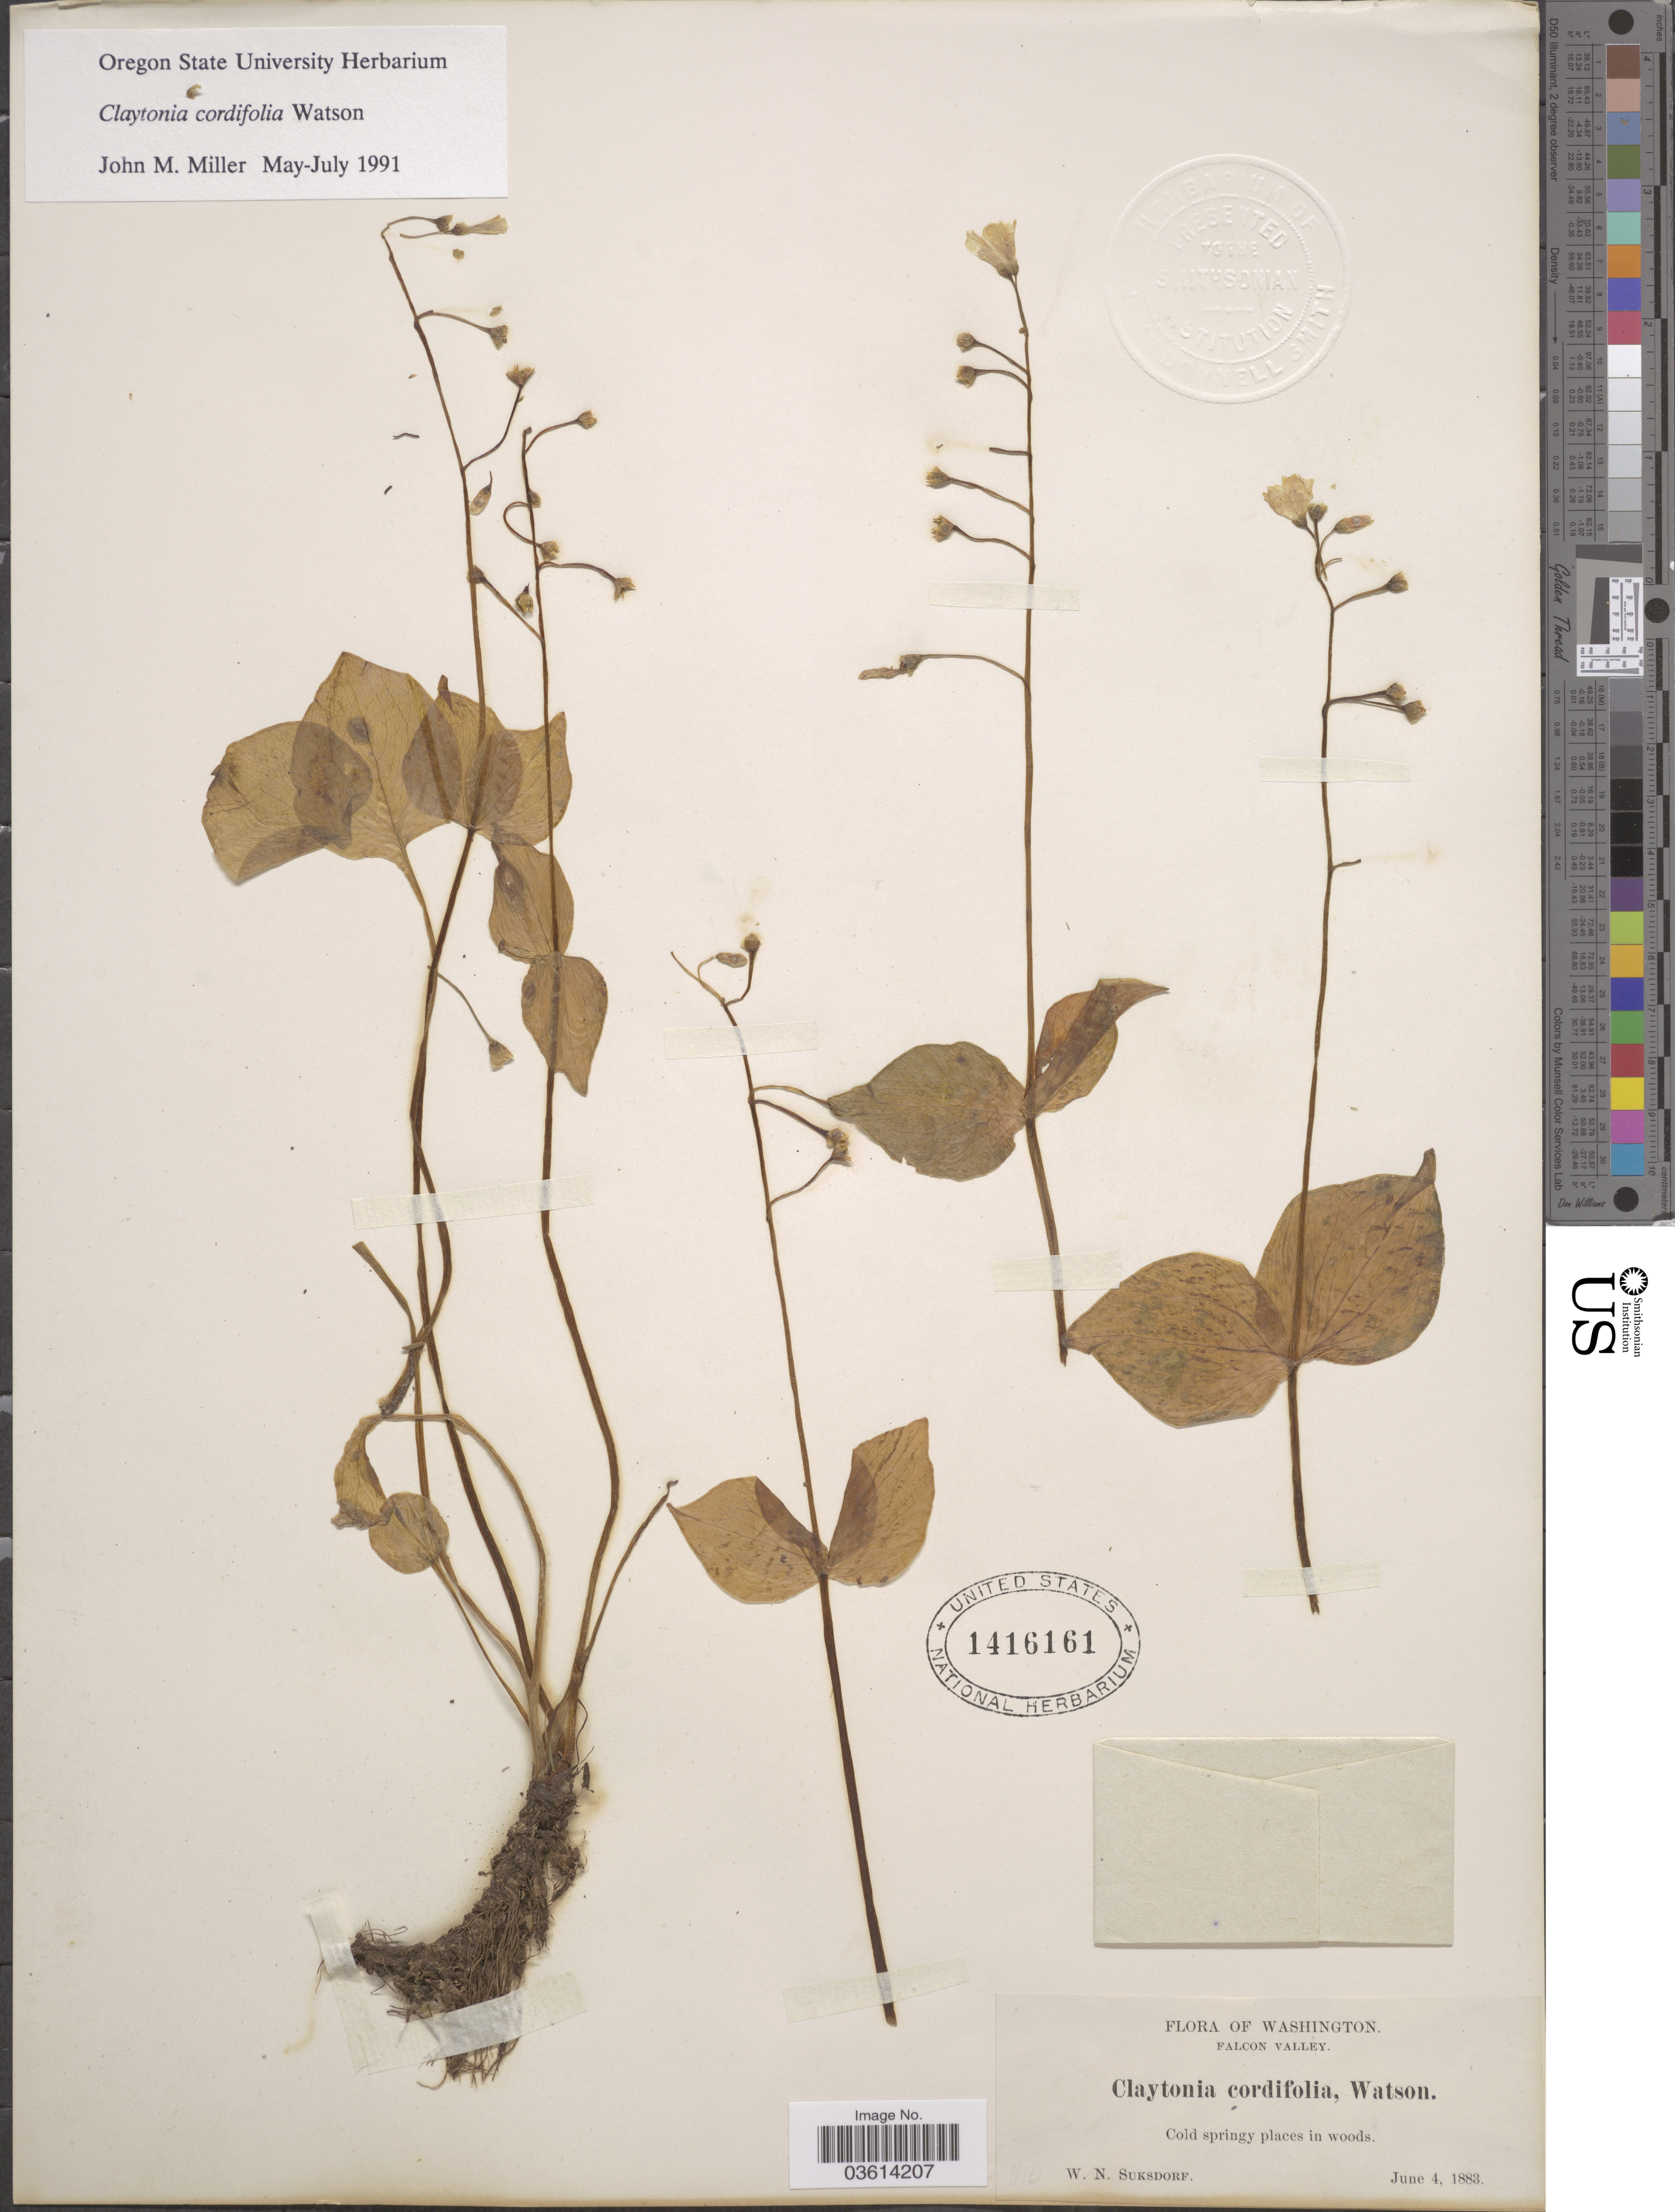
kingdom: Plantae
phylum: Tracheophyta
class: Magnoliopsida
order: Caryophyllales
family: Montiaceae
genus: Claytonia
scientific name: Claytonia cordifolia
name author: S. Watson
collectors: W. N. Suksdorf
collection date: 1883-06-04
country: United States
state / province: Washington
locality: Falcon Valley.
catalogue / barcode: US 1416161